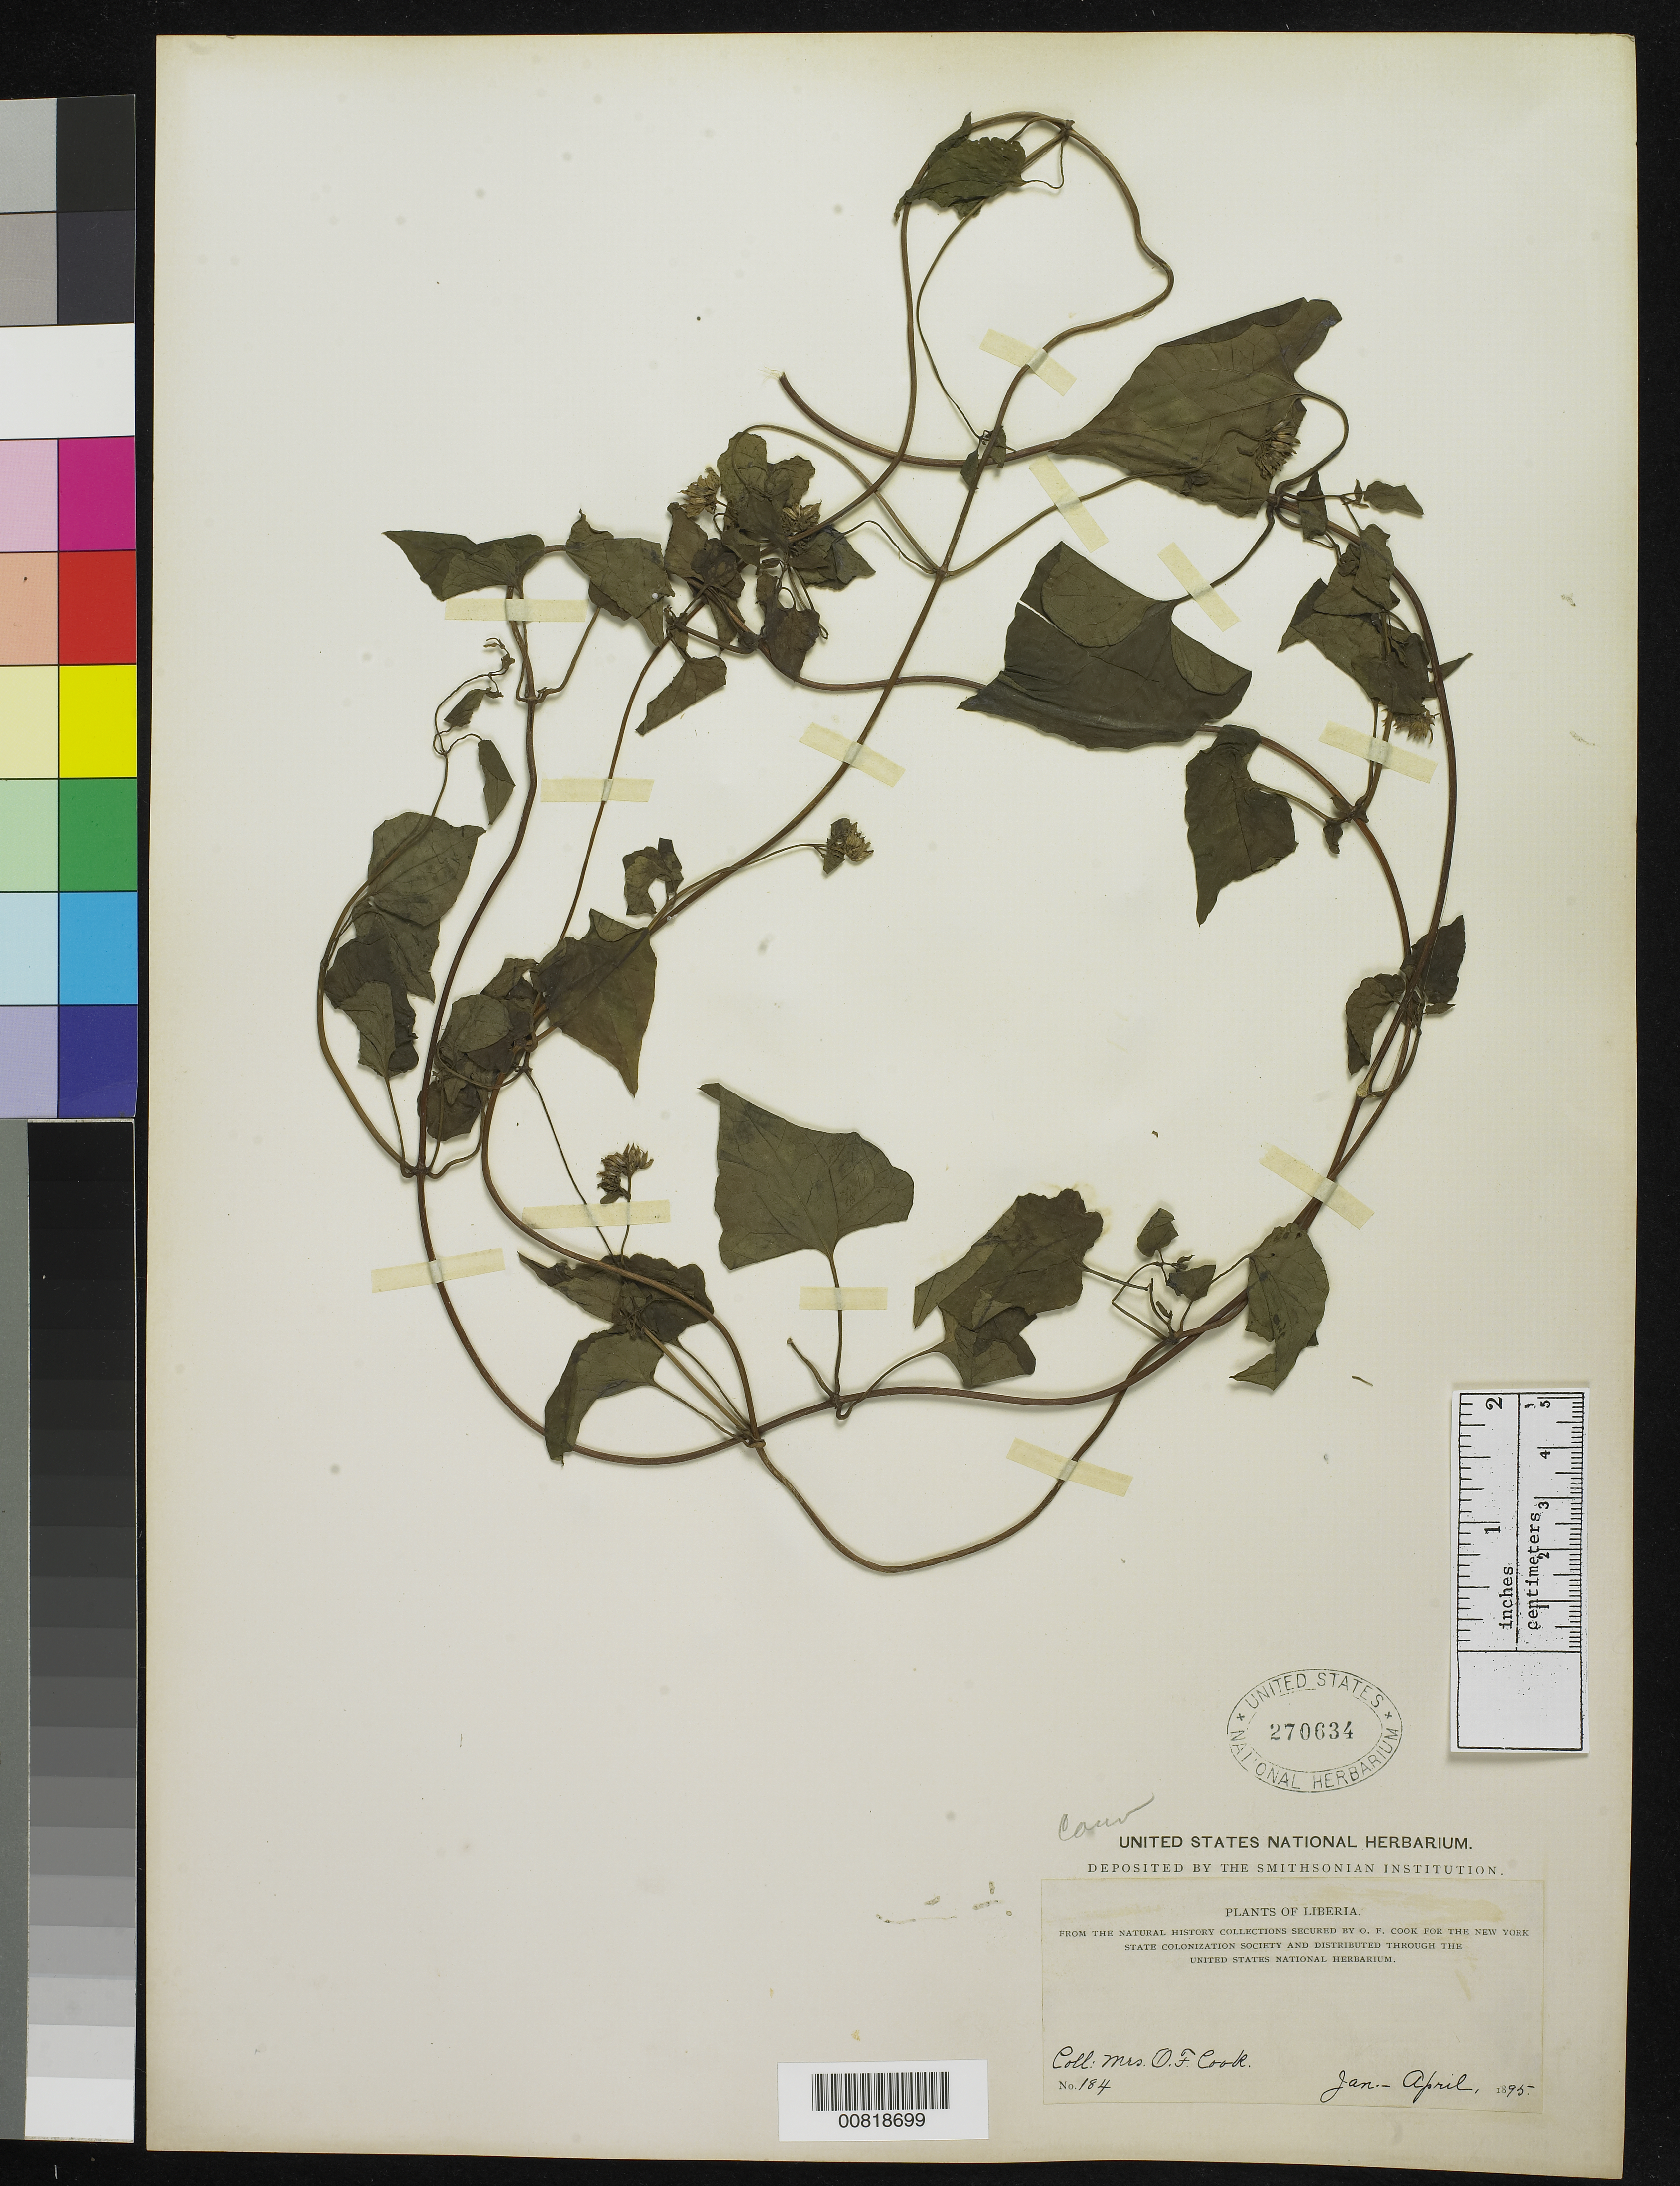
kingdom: Plantae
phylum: Tracheophyta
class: Magnoliopsida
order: Solanales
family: Convolvulaceae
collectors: Alice C. Cook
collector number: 184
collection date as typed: Jan 1895 to -- Apr 1895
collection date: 1895-01/1895-04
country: Liberia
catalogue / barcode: US 270634